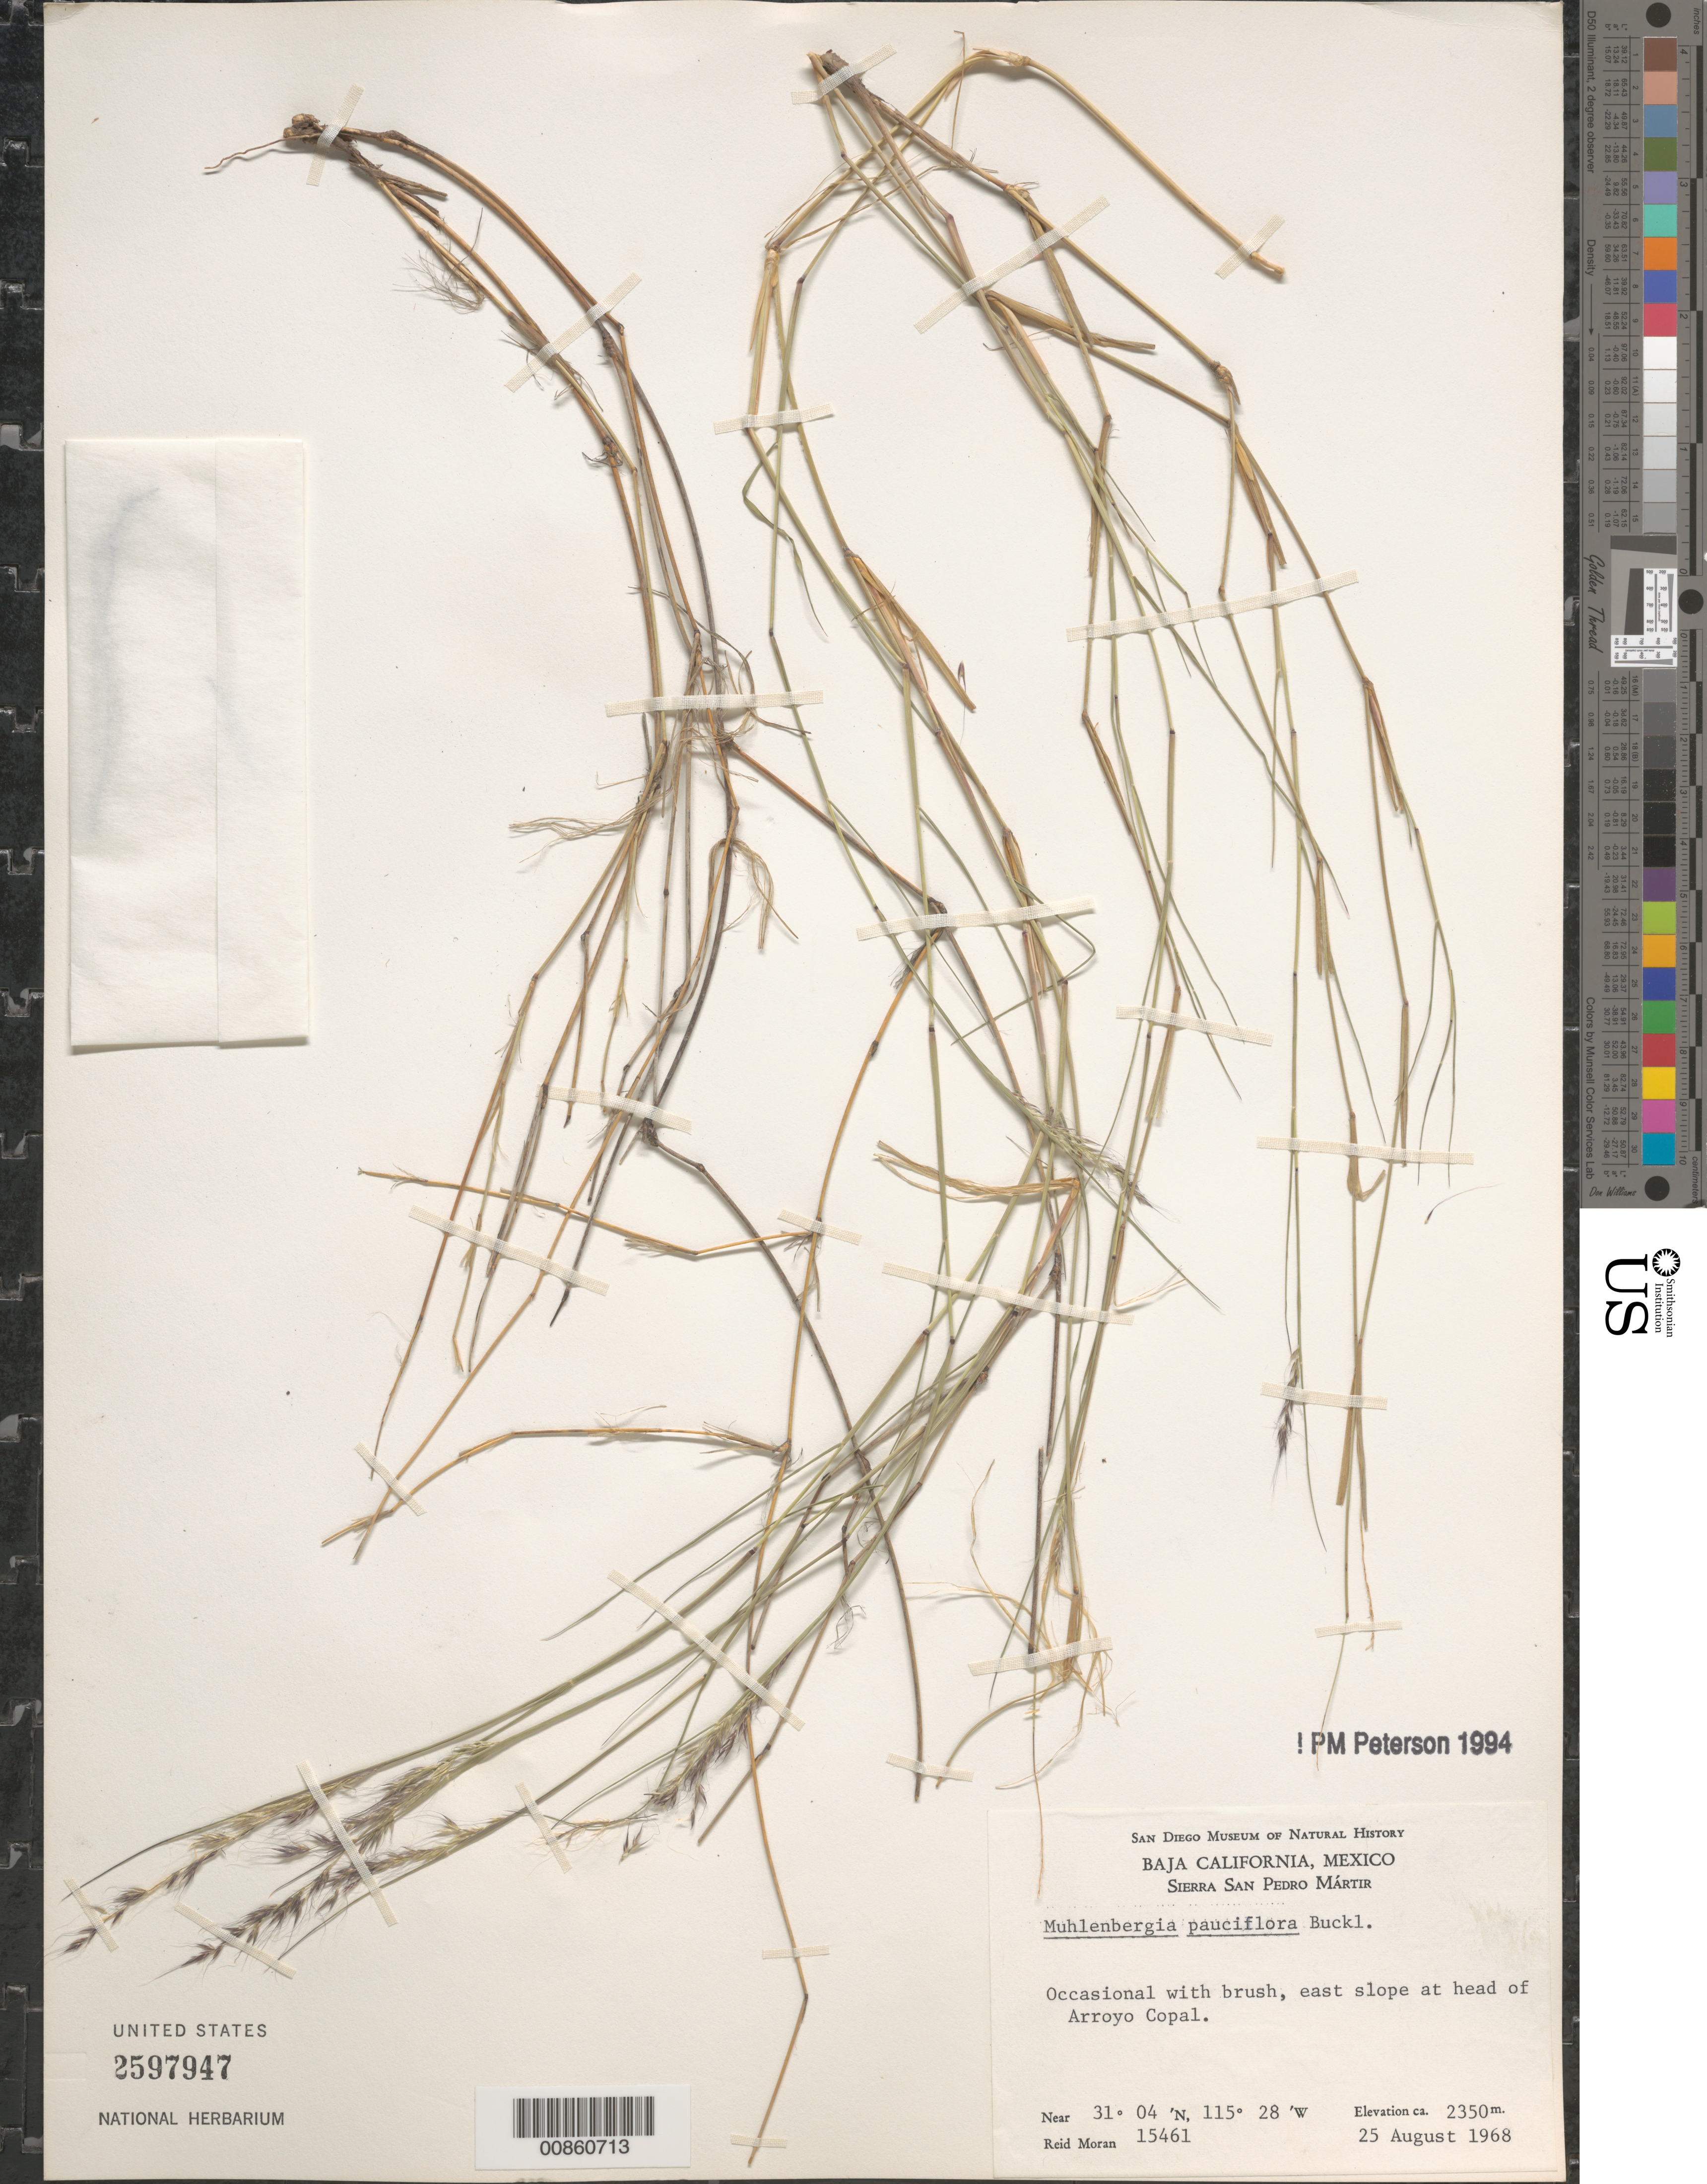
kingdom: Plantae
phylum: Tracheophyta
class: Liliopsida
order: Poales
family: Poaceae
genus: Muhlenbergia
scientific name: Muhlenbergia pauciflora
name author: Buckley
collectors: R. V. Moran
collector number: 15461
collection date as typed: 25 Aug 1968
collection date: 1968-08-25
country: Mexico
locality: E slope at head of Arroyo Copal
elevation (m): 2350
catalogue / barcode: US 2597947